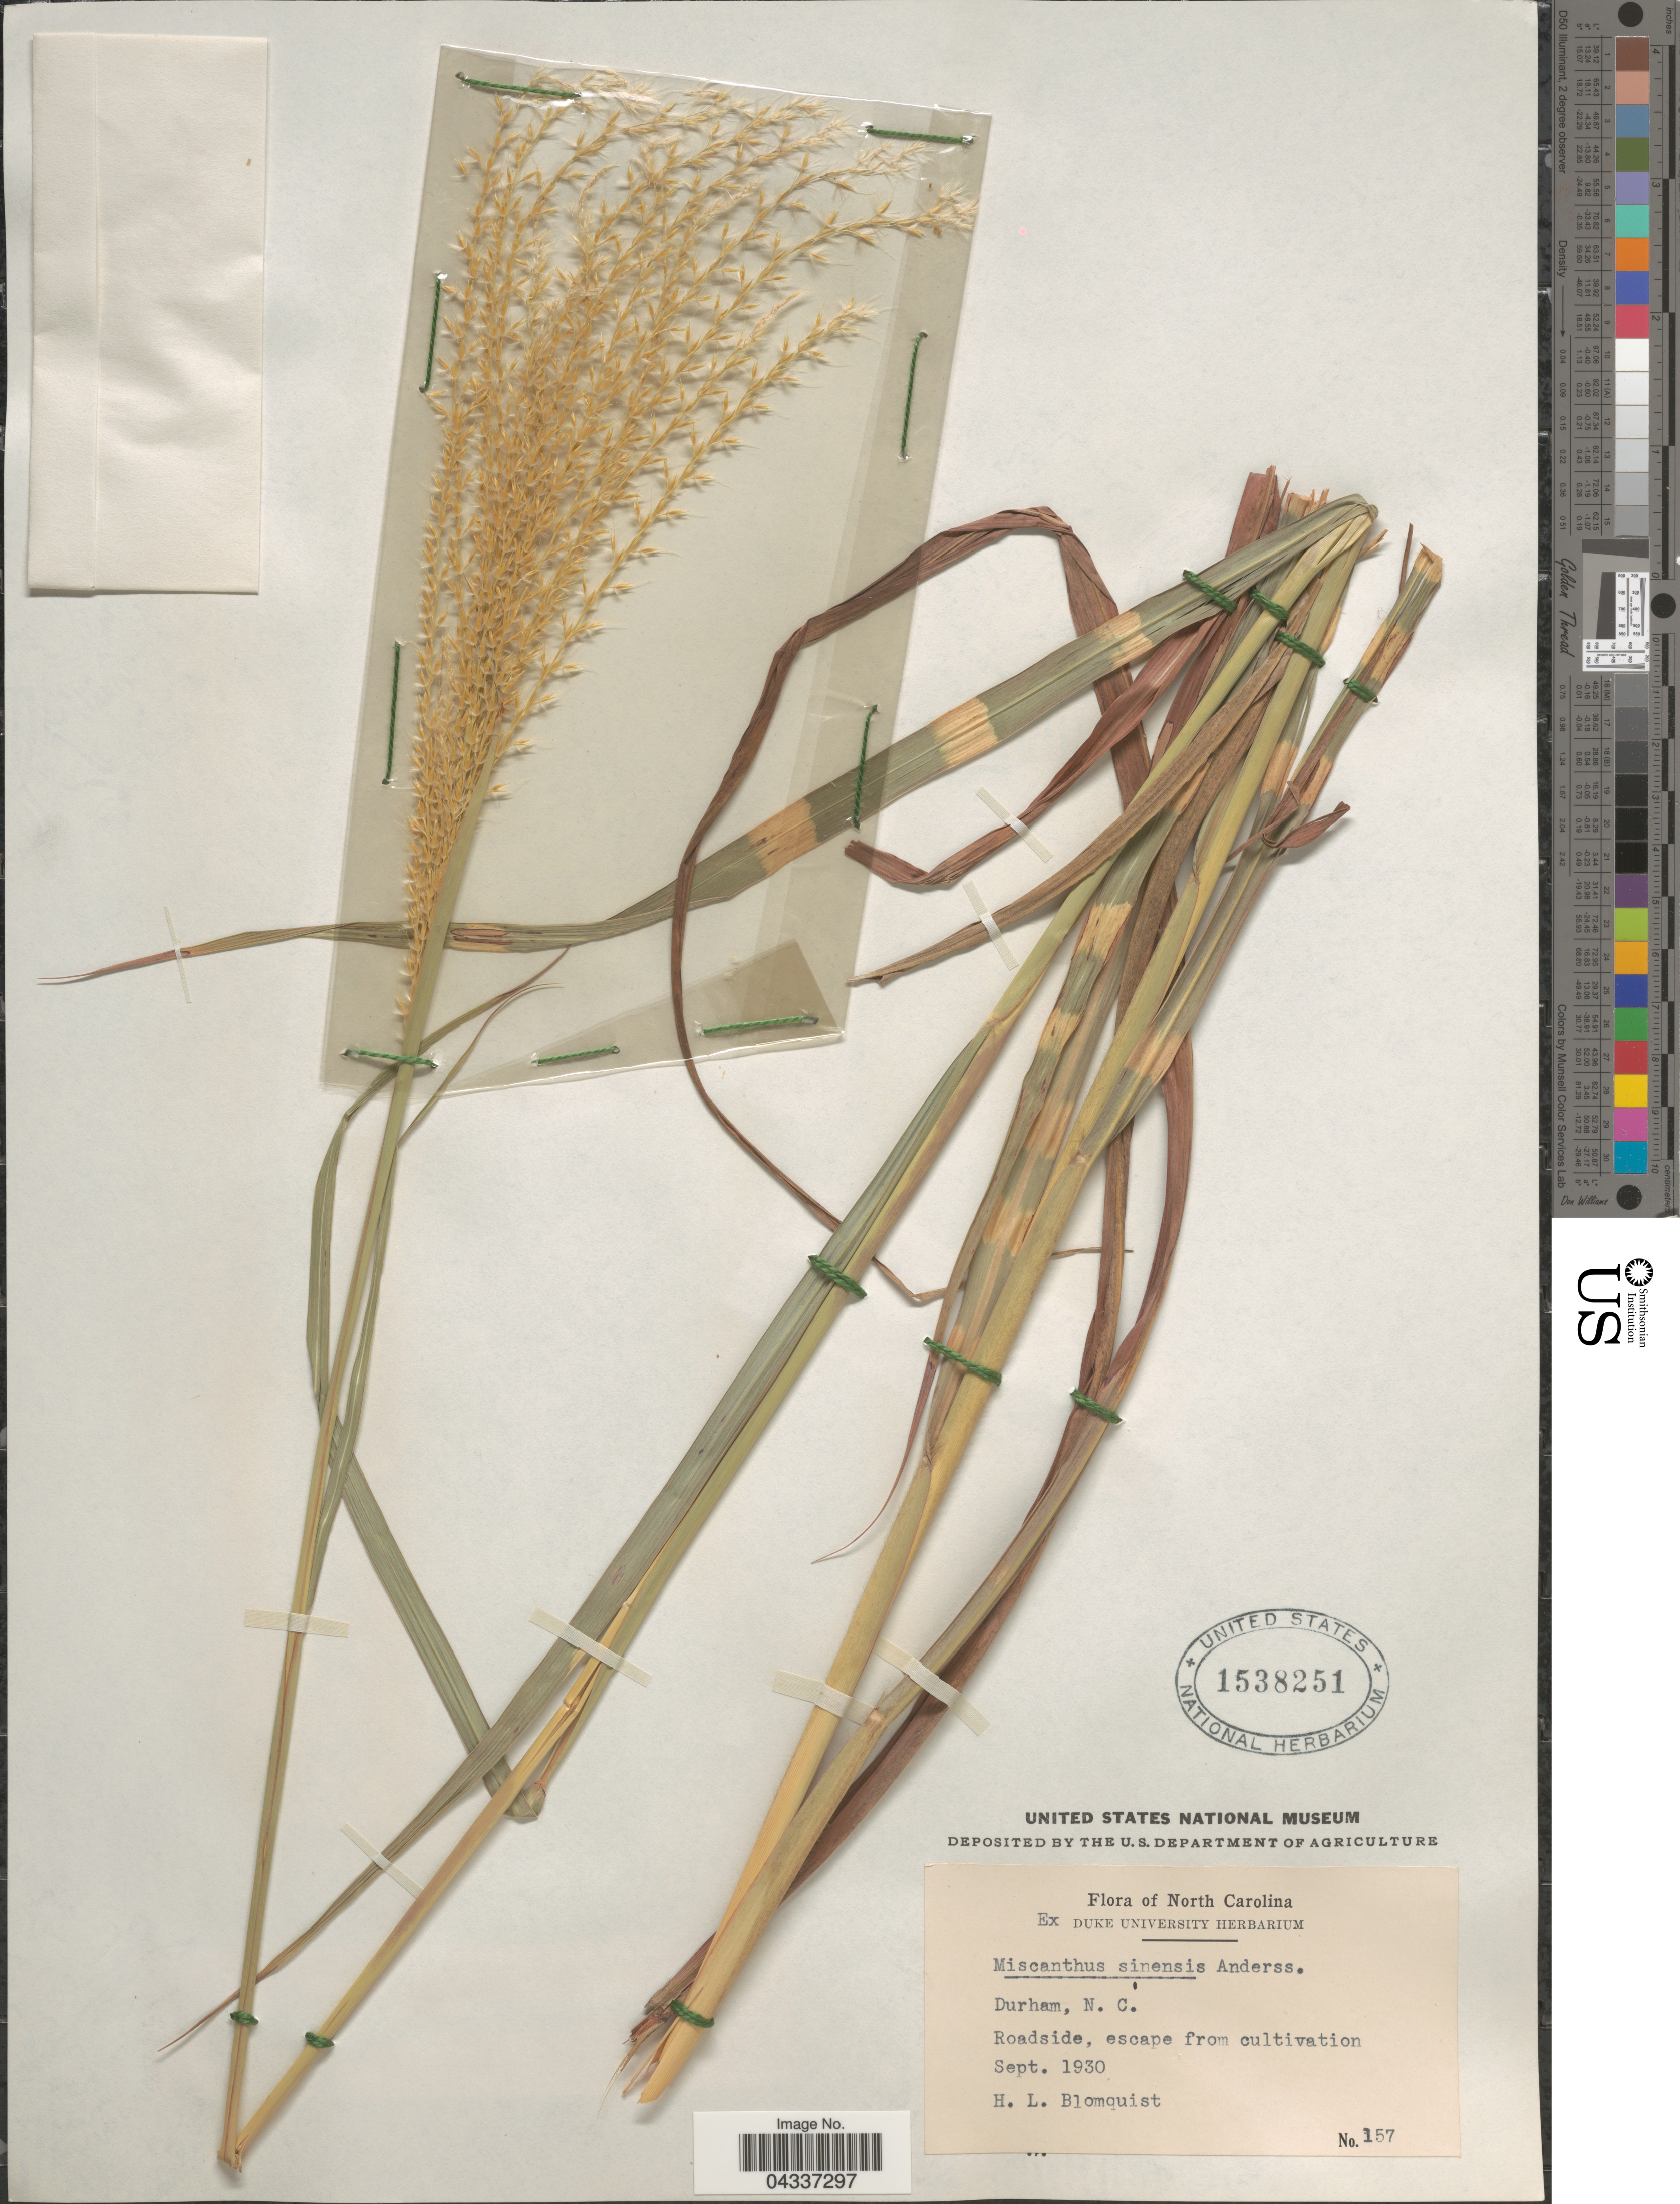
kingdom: Plantae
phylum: Tracheophyta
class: Liliopsida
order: Poales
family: Poaceae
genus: Miscanthus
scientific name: Miscanthus sinensis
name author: Andersson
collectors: H. Blomquist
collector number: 157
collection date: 1930-09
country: United States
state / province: North Carolina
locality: Durham, N. C.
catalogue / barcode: US 1538251